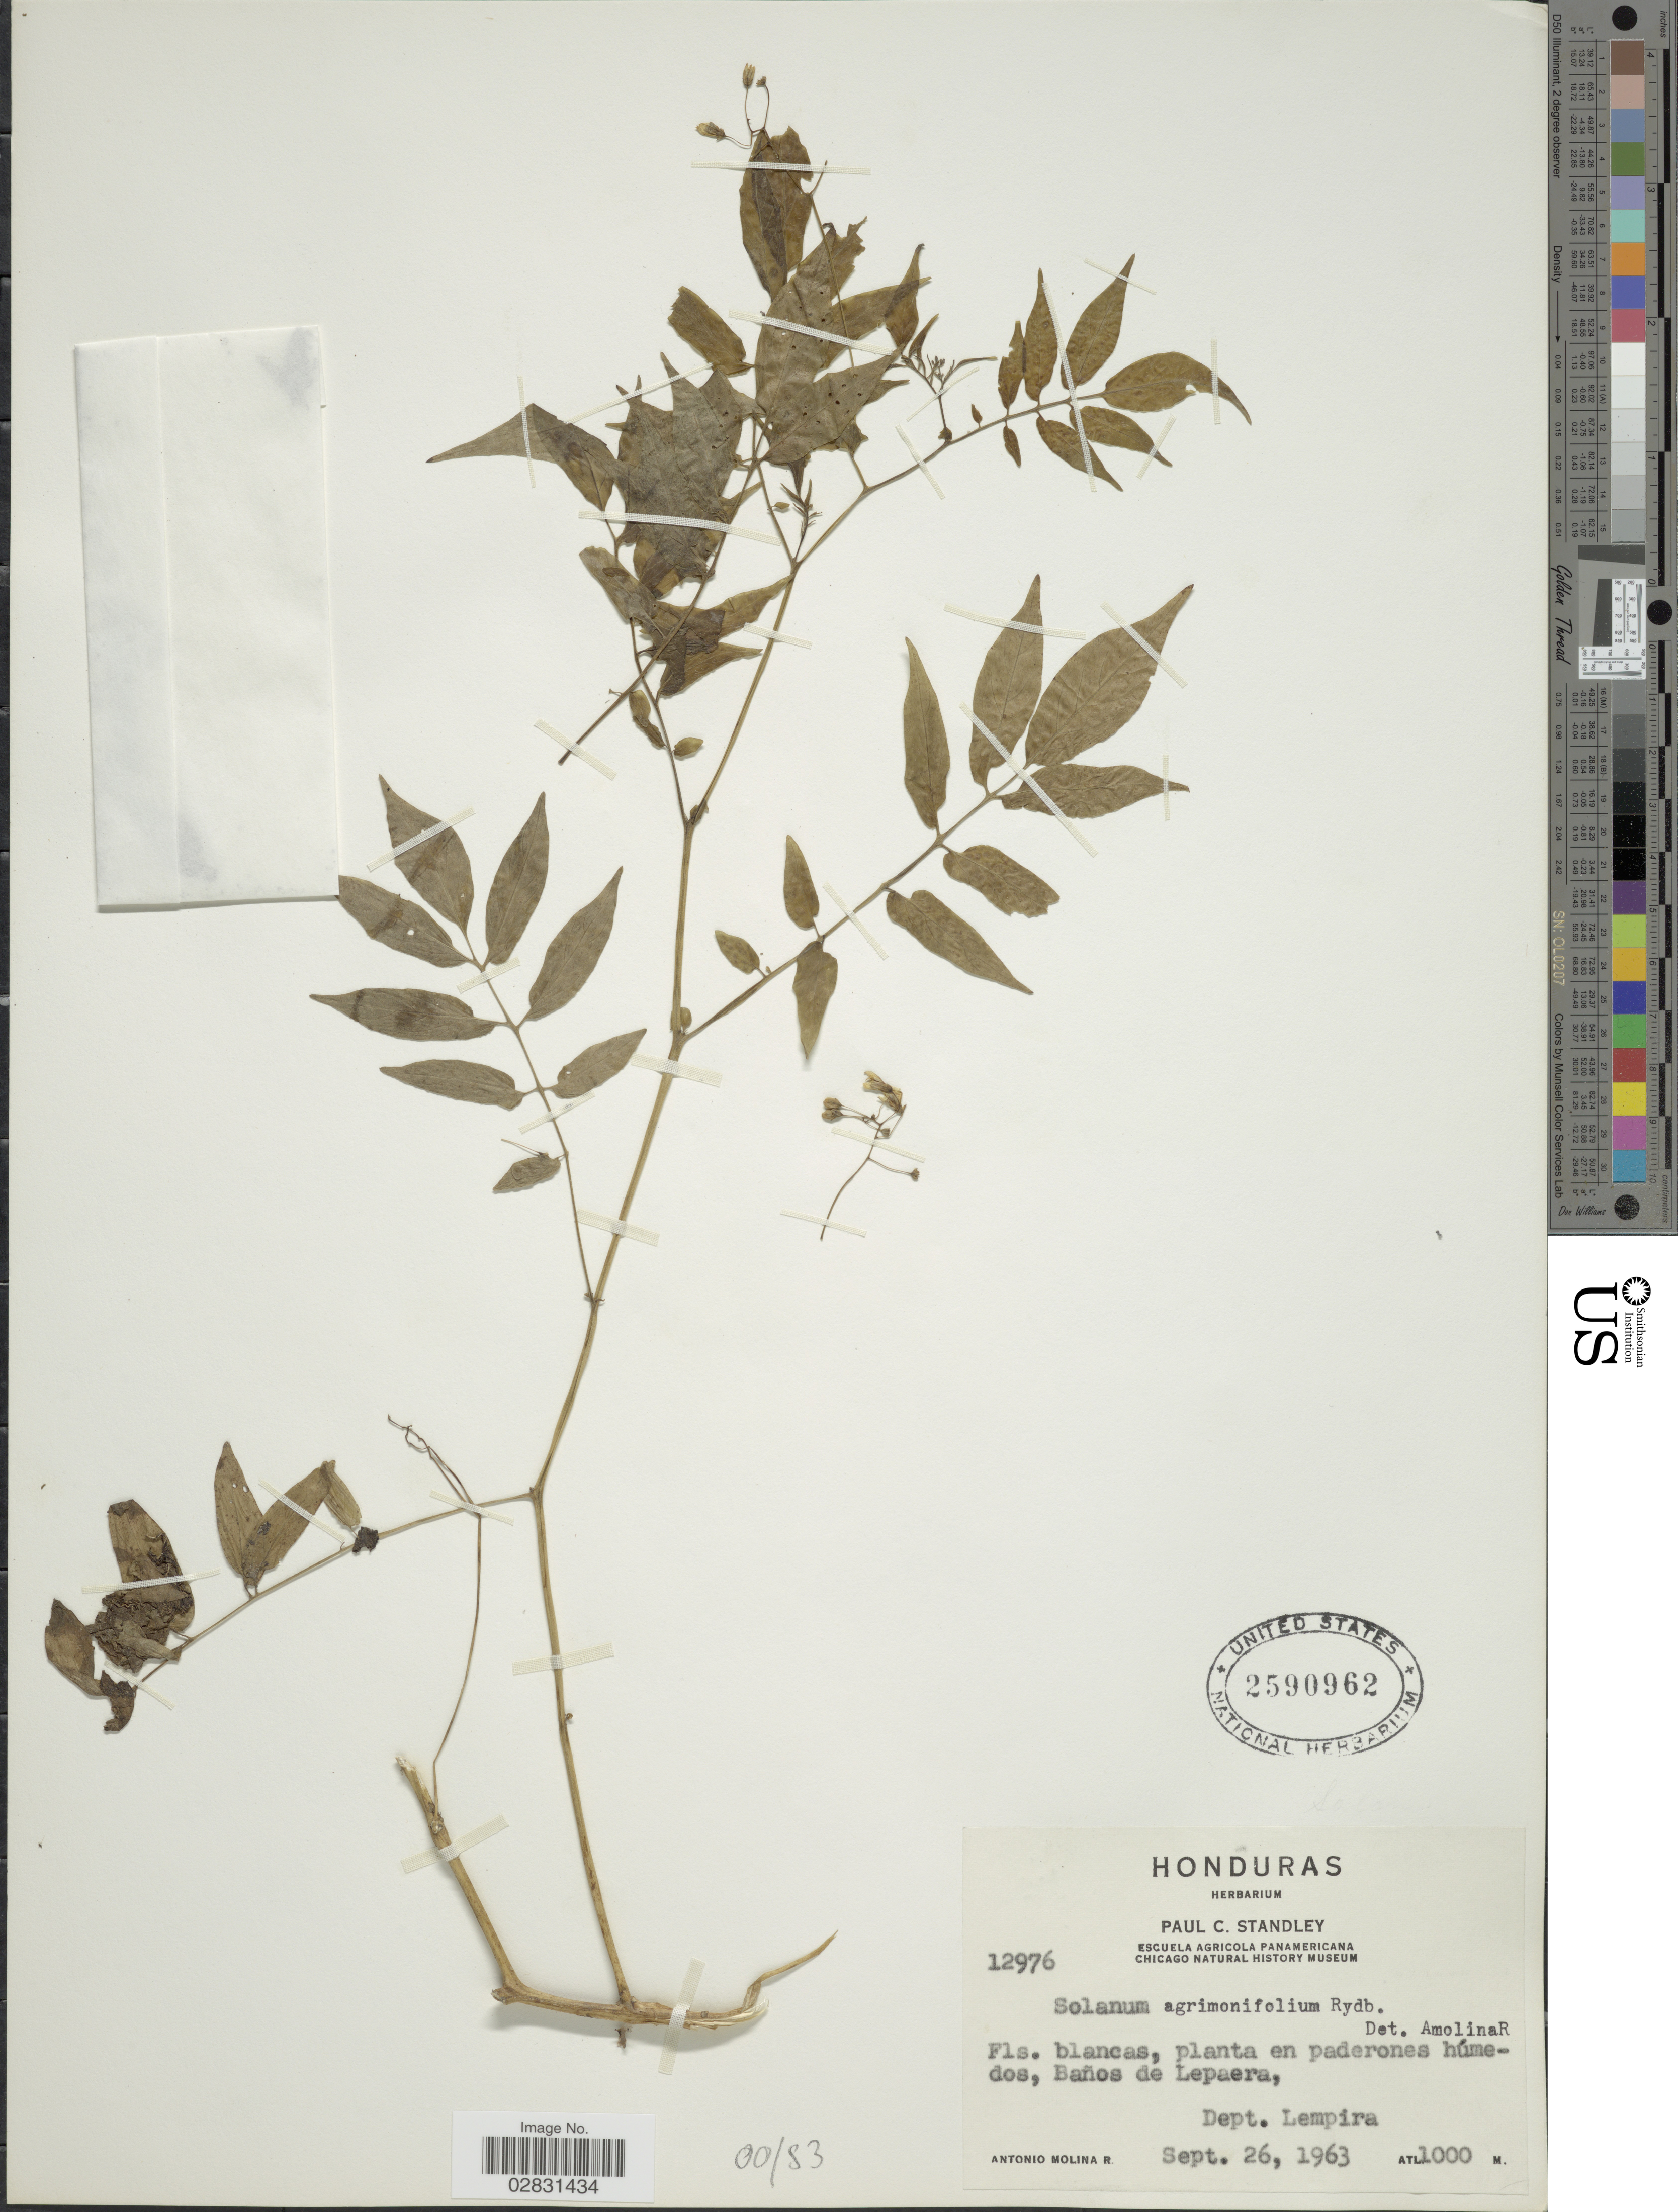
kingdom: Plantae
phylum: Tracheophyta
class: Magnoliopsida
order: Solanales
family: Solanaceae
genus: Solanum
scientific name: Solanum agrimonifolium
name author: Rydb.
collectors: A. Molina R.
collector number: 12976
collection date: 1963-09-26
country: Honduras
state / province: Lempira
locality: Baños de Lepaera, Dept. Lempira.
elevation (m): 1000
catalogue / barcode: US 2590962